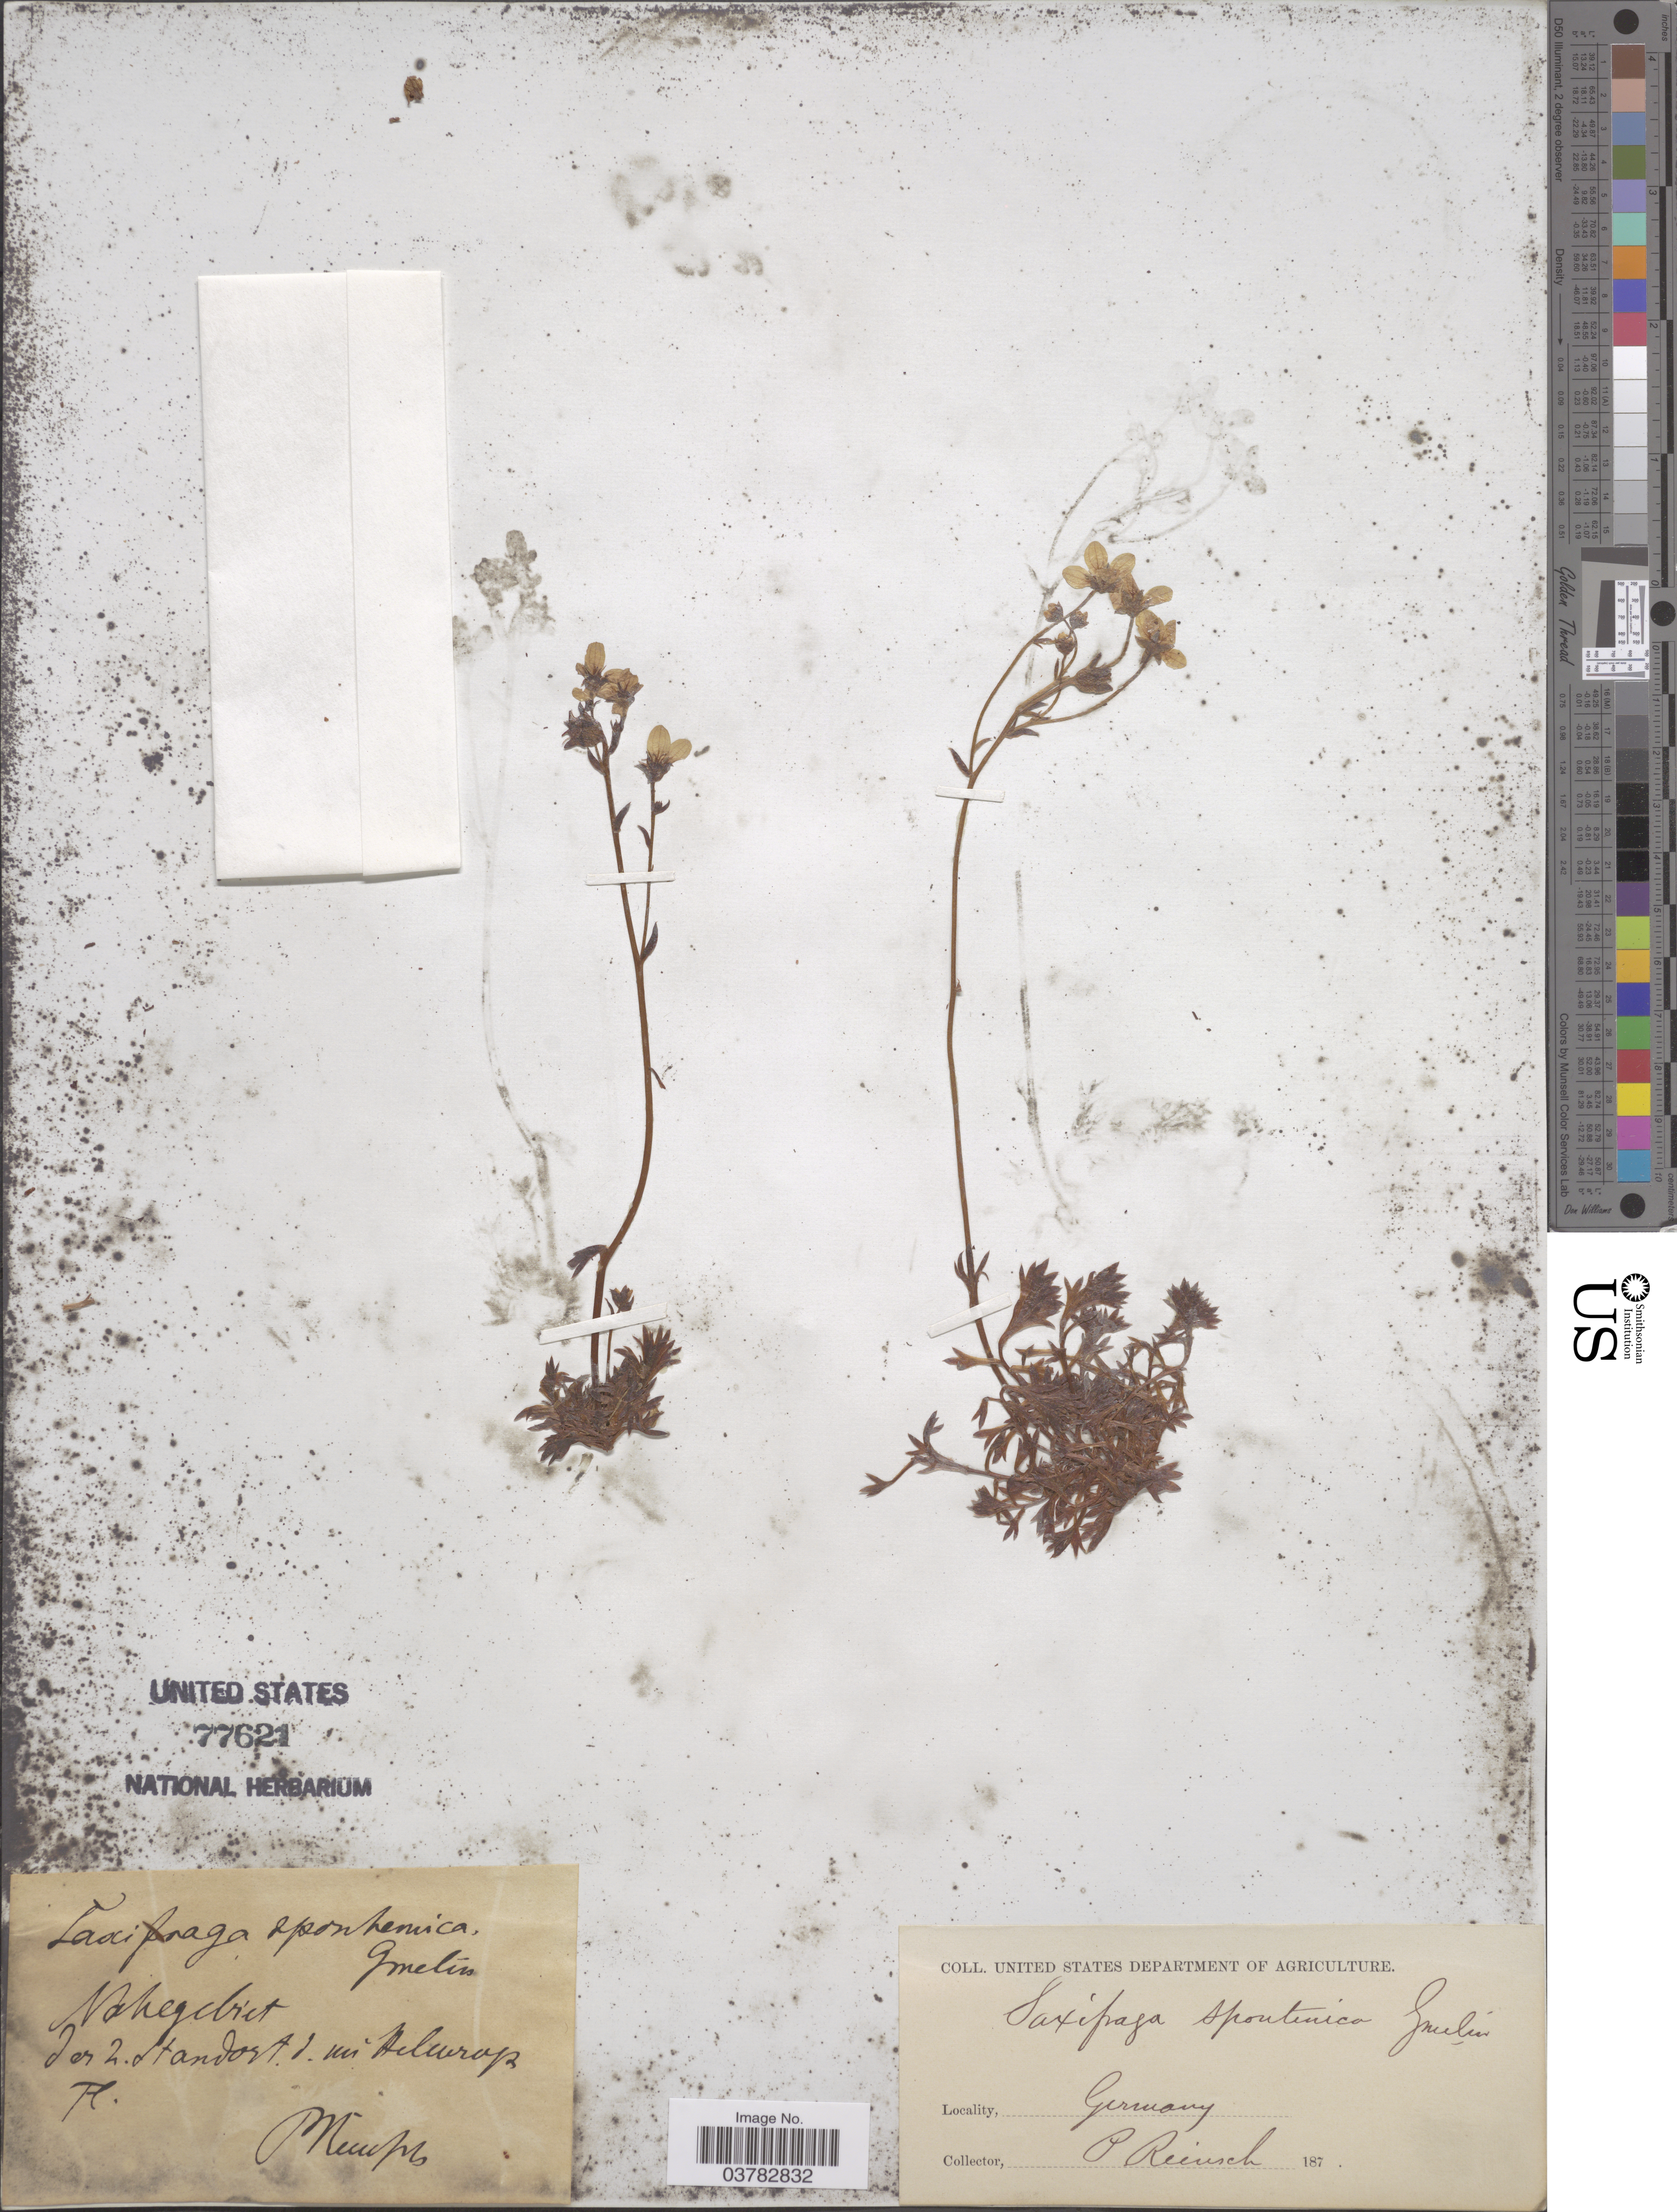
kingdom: Plantae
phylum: Tracheophyta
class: Magnoliopsida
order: Saxifragales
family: Saxifragaceae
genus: Saxifraga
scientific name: Saxifraga sponhemica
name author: C.C. Gmel.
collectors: P. Reinsch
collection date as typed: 187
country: Germany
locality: Nahegebiet der n. Standort d. um Helvuross. [interpreted]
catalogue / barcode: US 77621